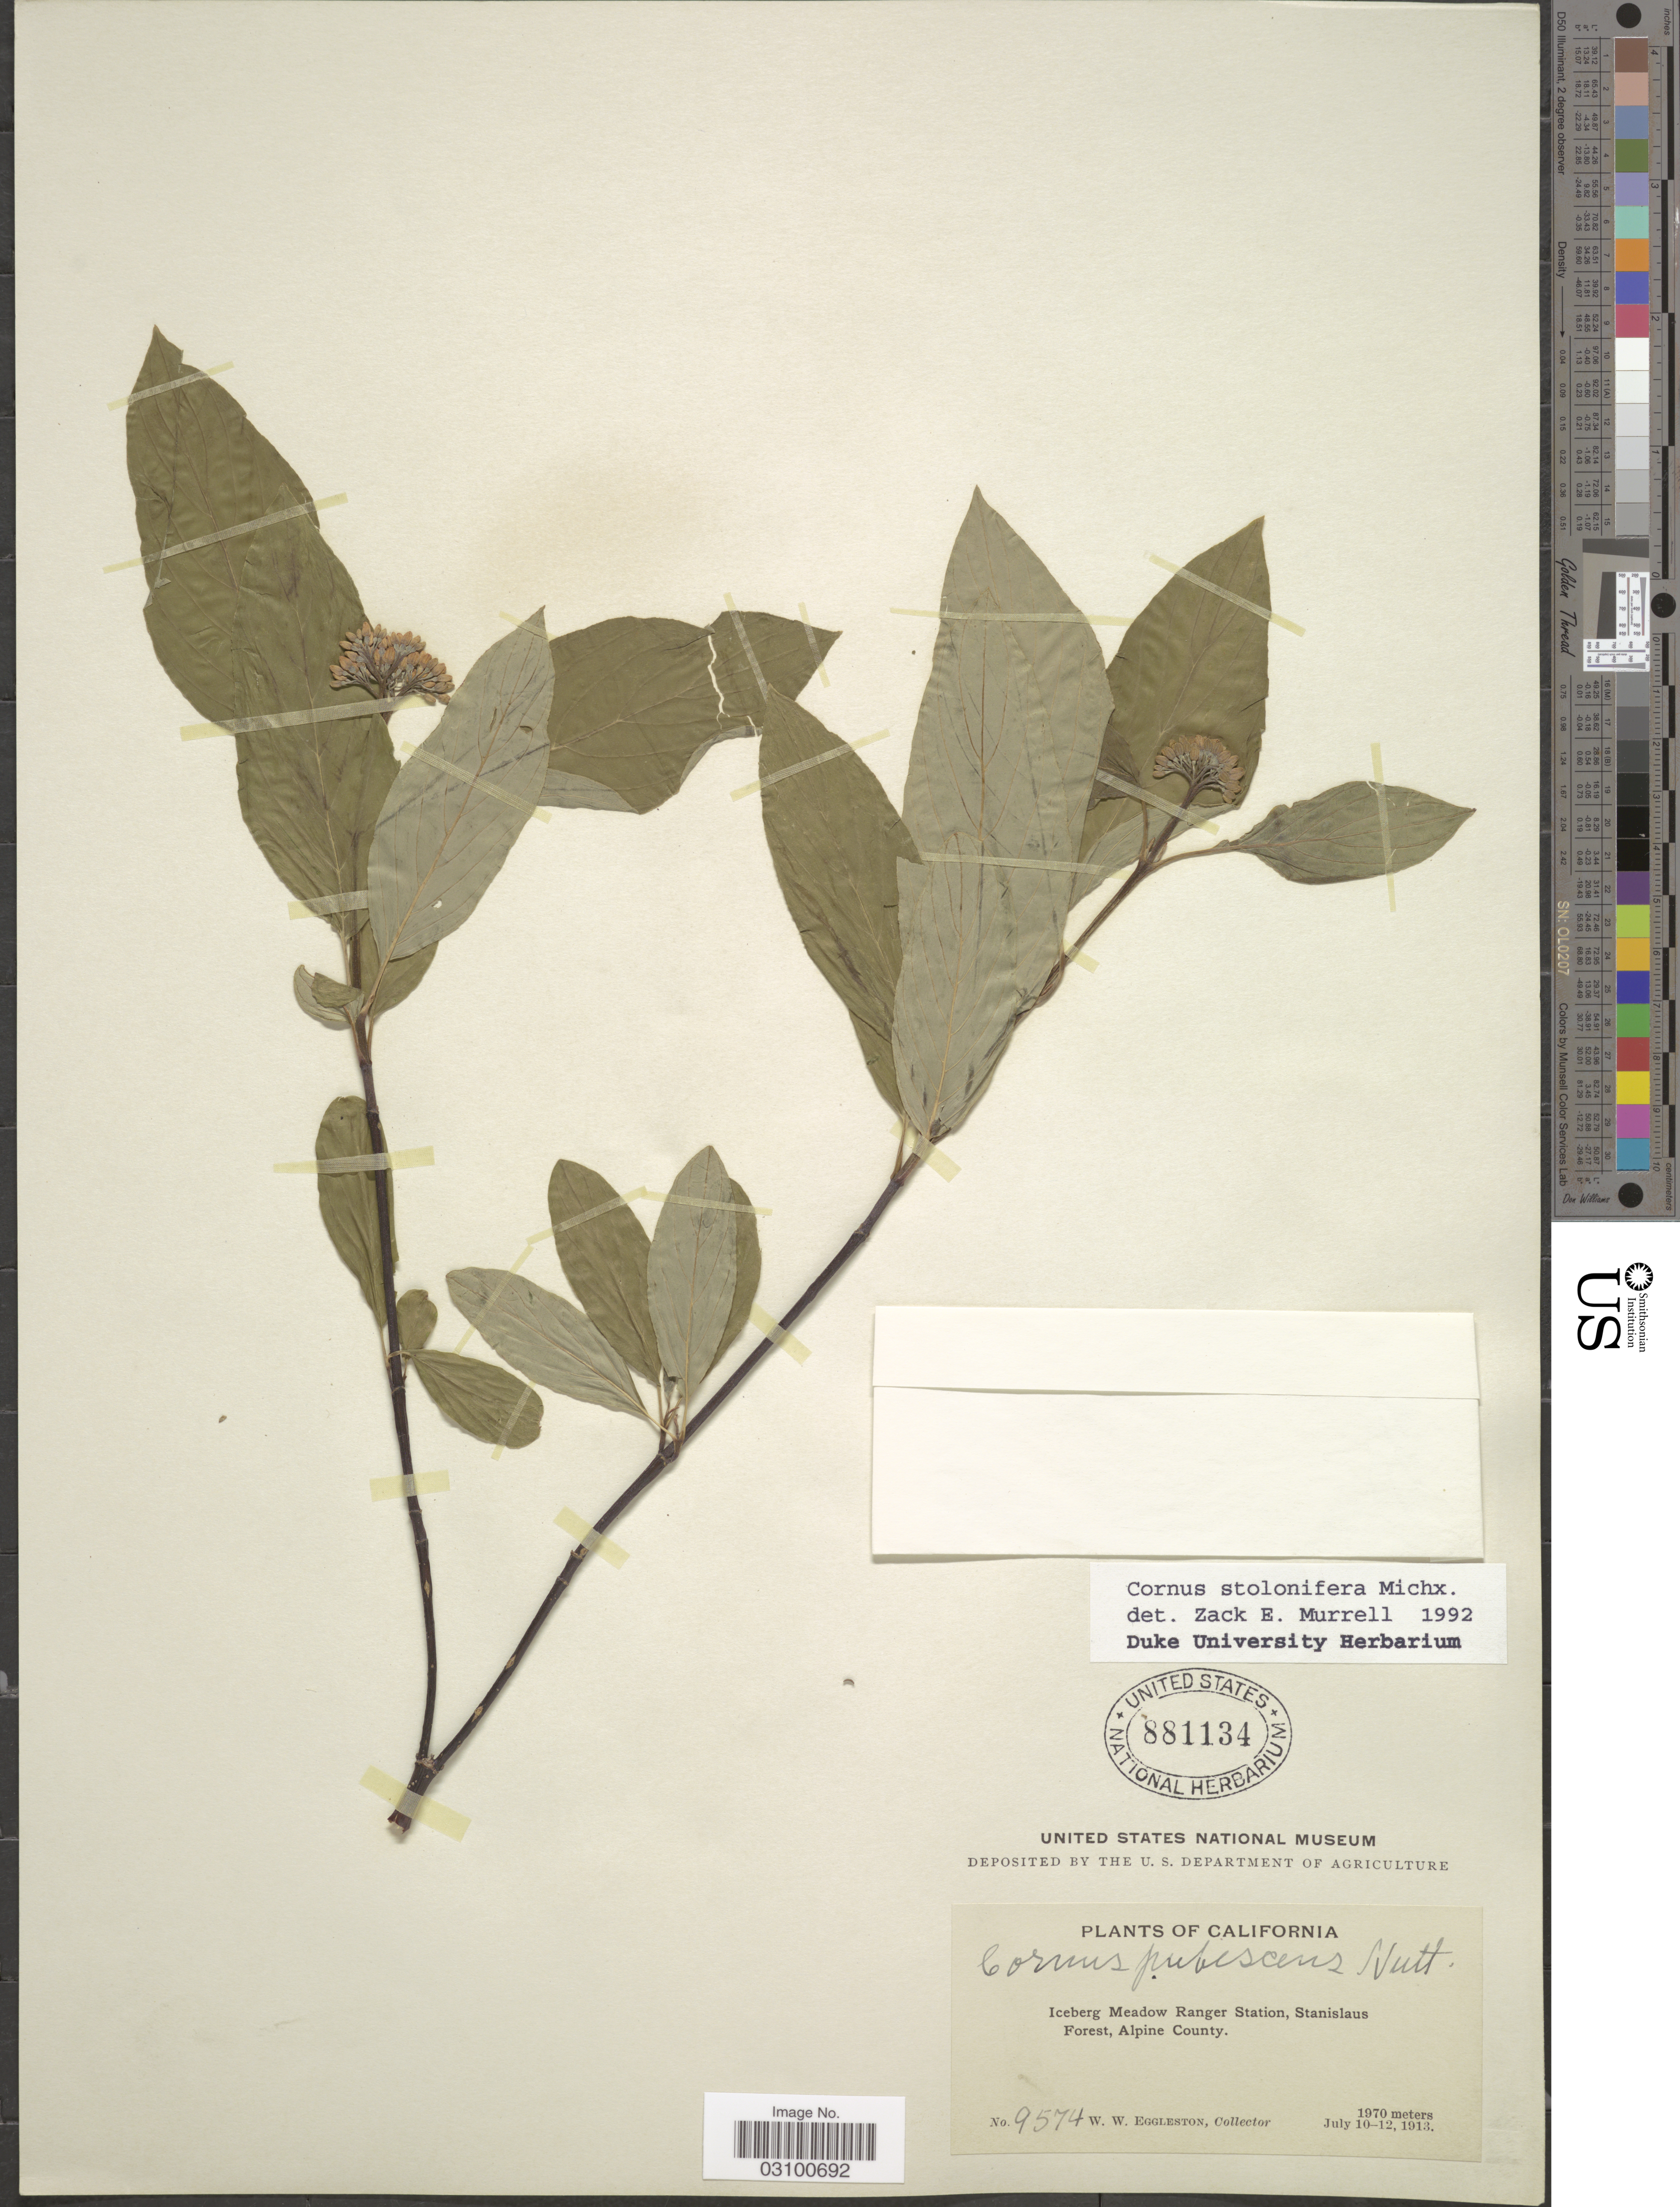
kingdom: Plantae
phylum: Tracheophyta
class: Magnoliopsida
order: Cornales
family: Cornaceae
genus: Cornus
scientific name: Cornus sericea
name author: L.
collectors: W. W. Eggleston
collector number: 9574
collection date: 1913-07-10/1913-07-12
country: United States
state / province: California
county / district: Alpine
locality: Iceberg Meadow Ranger Station, Stanislaus Forest, Alpine County.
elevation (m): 1970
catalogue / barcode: US 881134